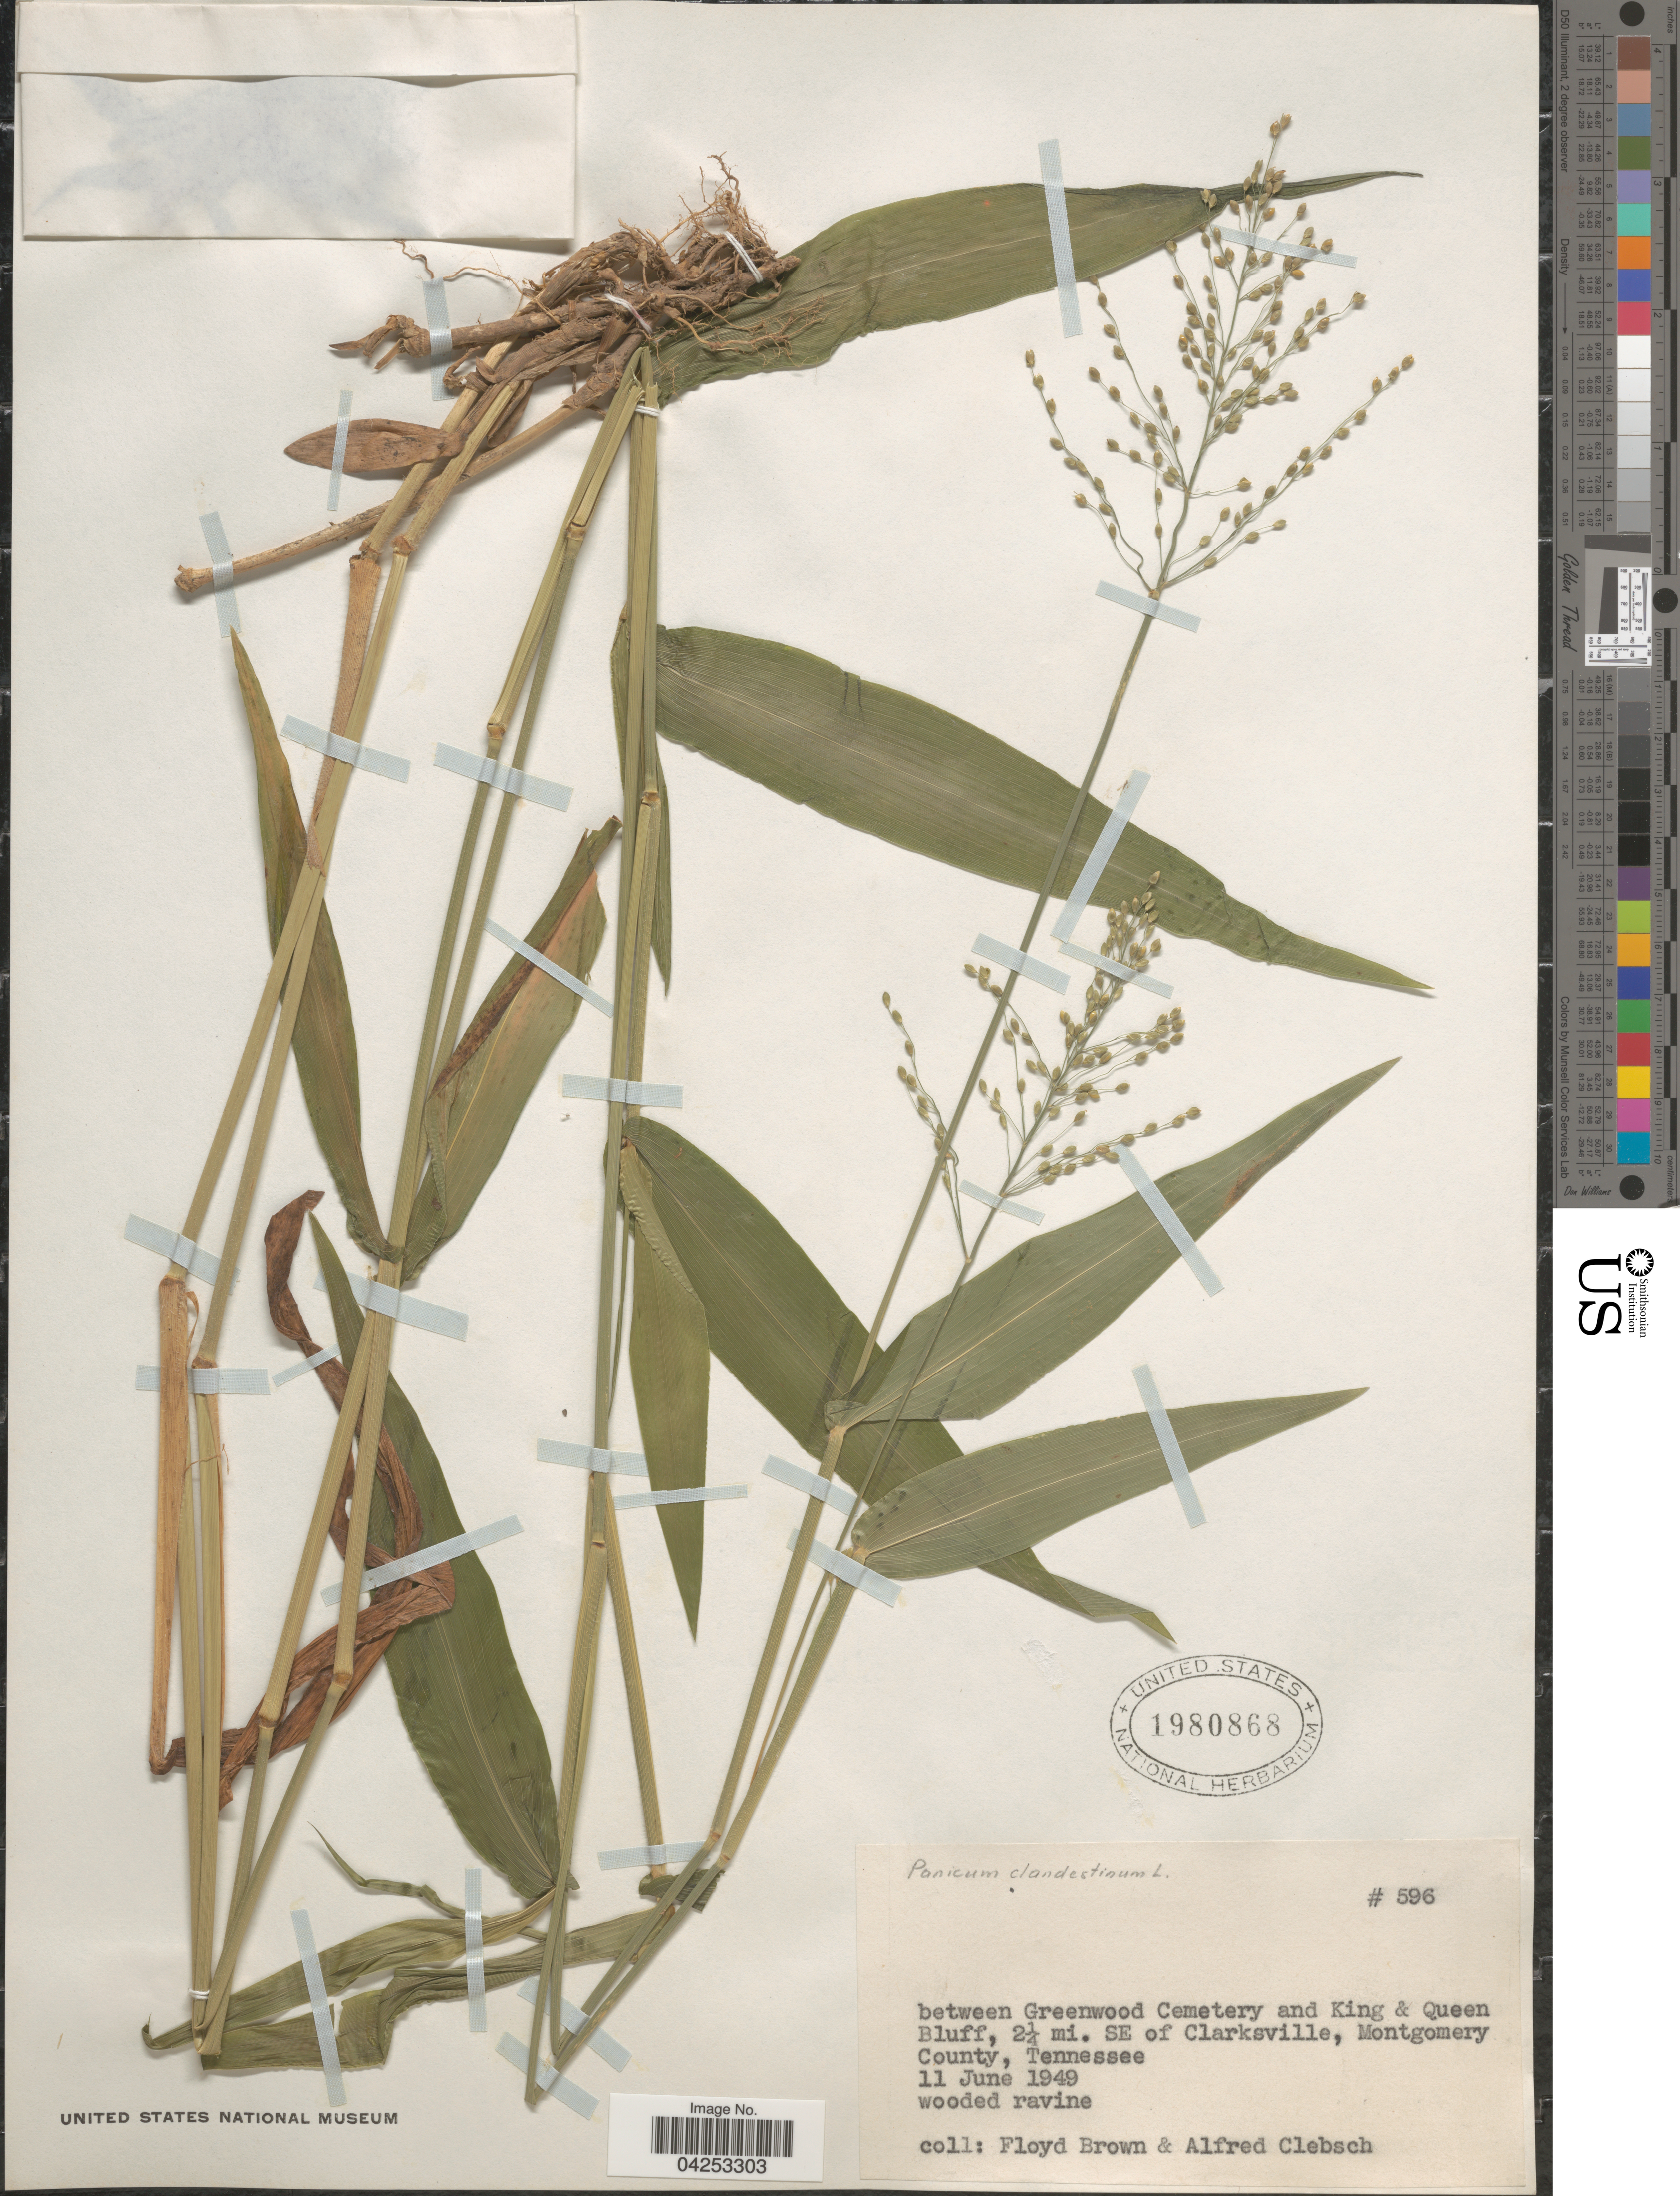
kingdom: Plantae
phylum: Tracheophyta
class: Liliopsida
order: Poales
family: Poaceae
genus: Dichanthelium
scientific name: Dichanthelium clandestinum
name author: (L.) Gould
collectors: F. Brown & A. Clebsch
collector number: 596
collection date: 1949-06-11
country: United States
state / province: Tennessee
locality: Between Greenwood Cemetery and King & Queen Bluff, 2¼ mi. SE of Clarksville, Montgomery County.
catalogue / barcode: US 1980868